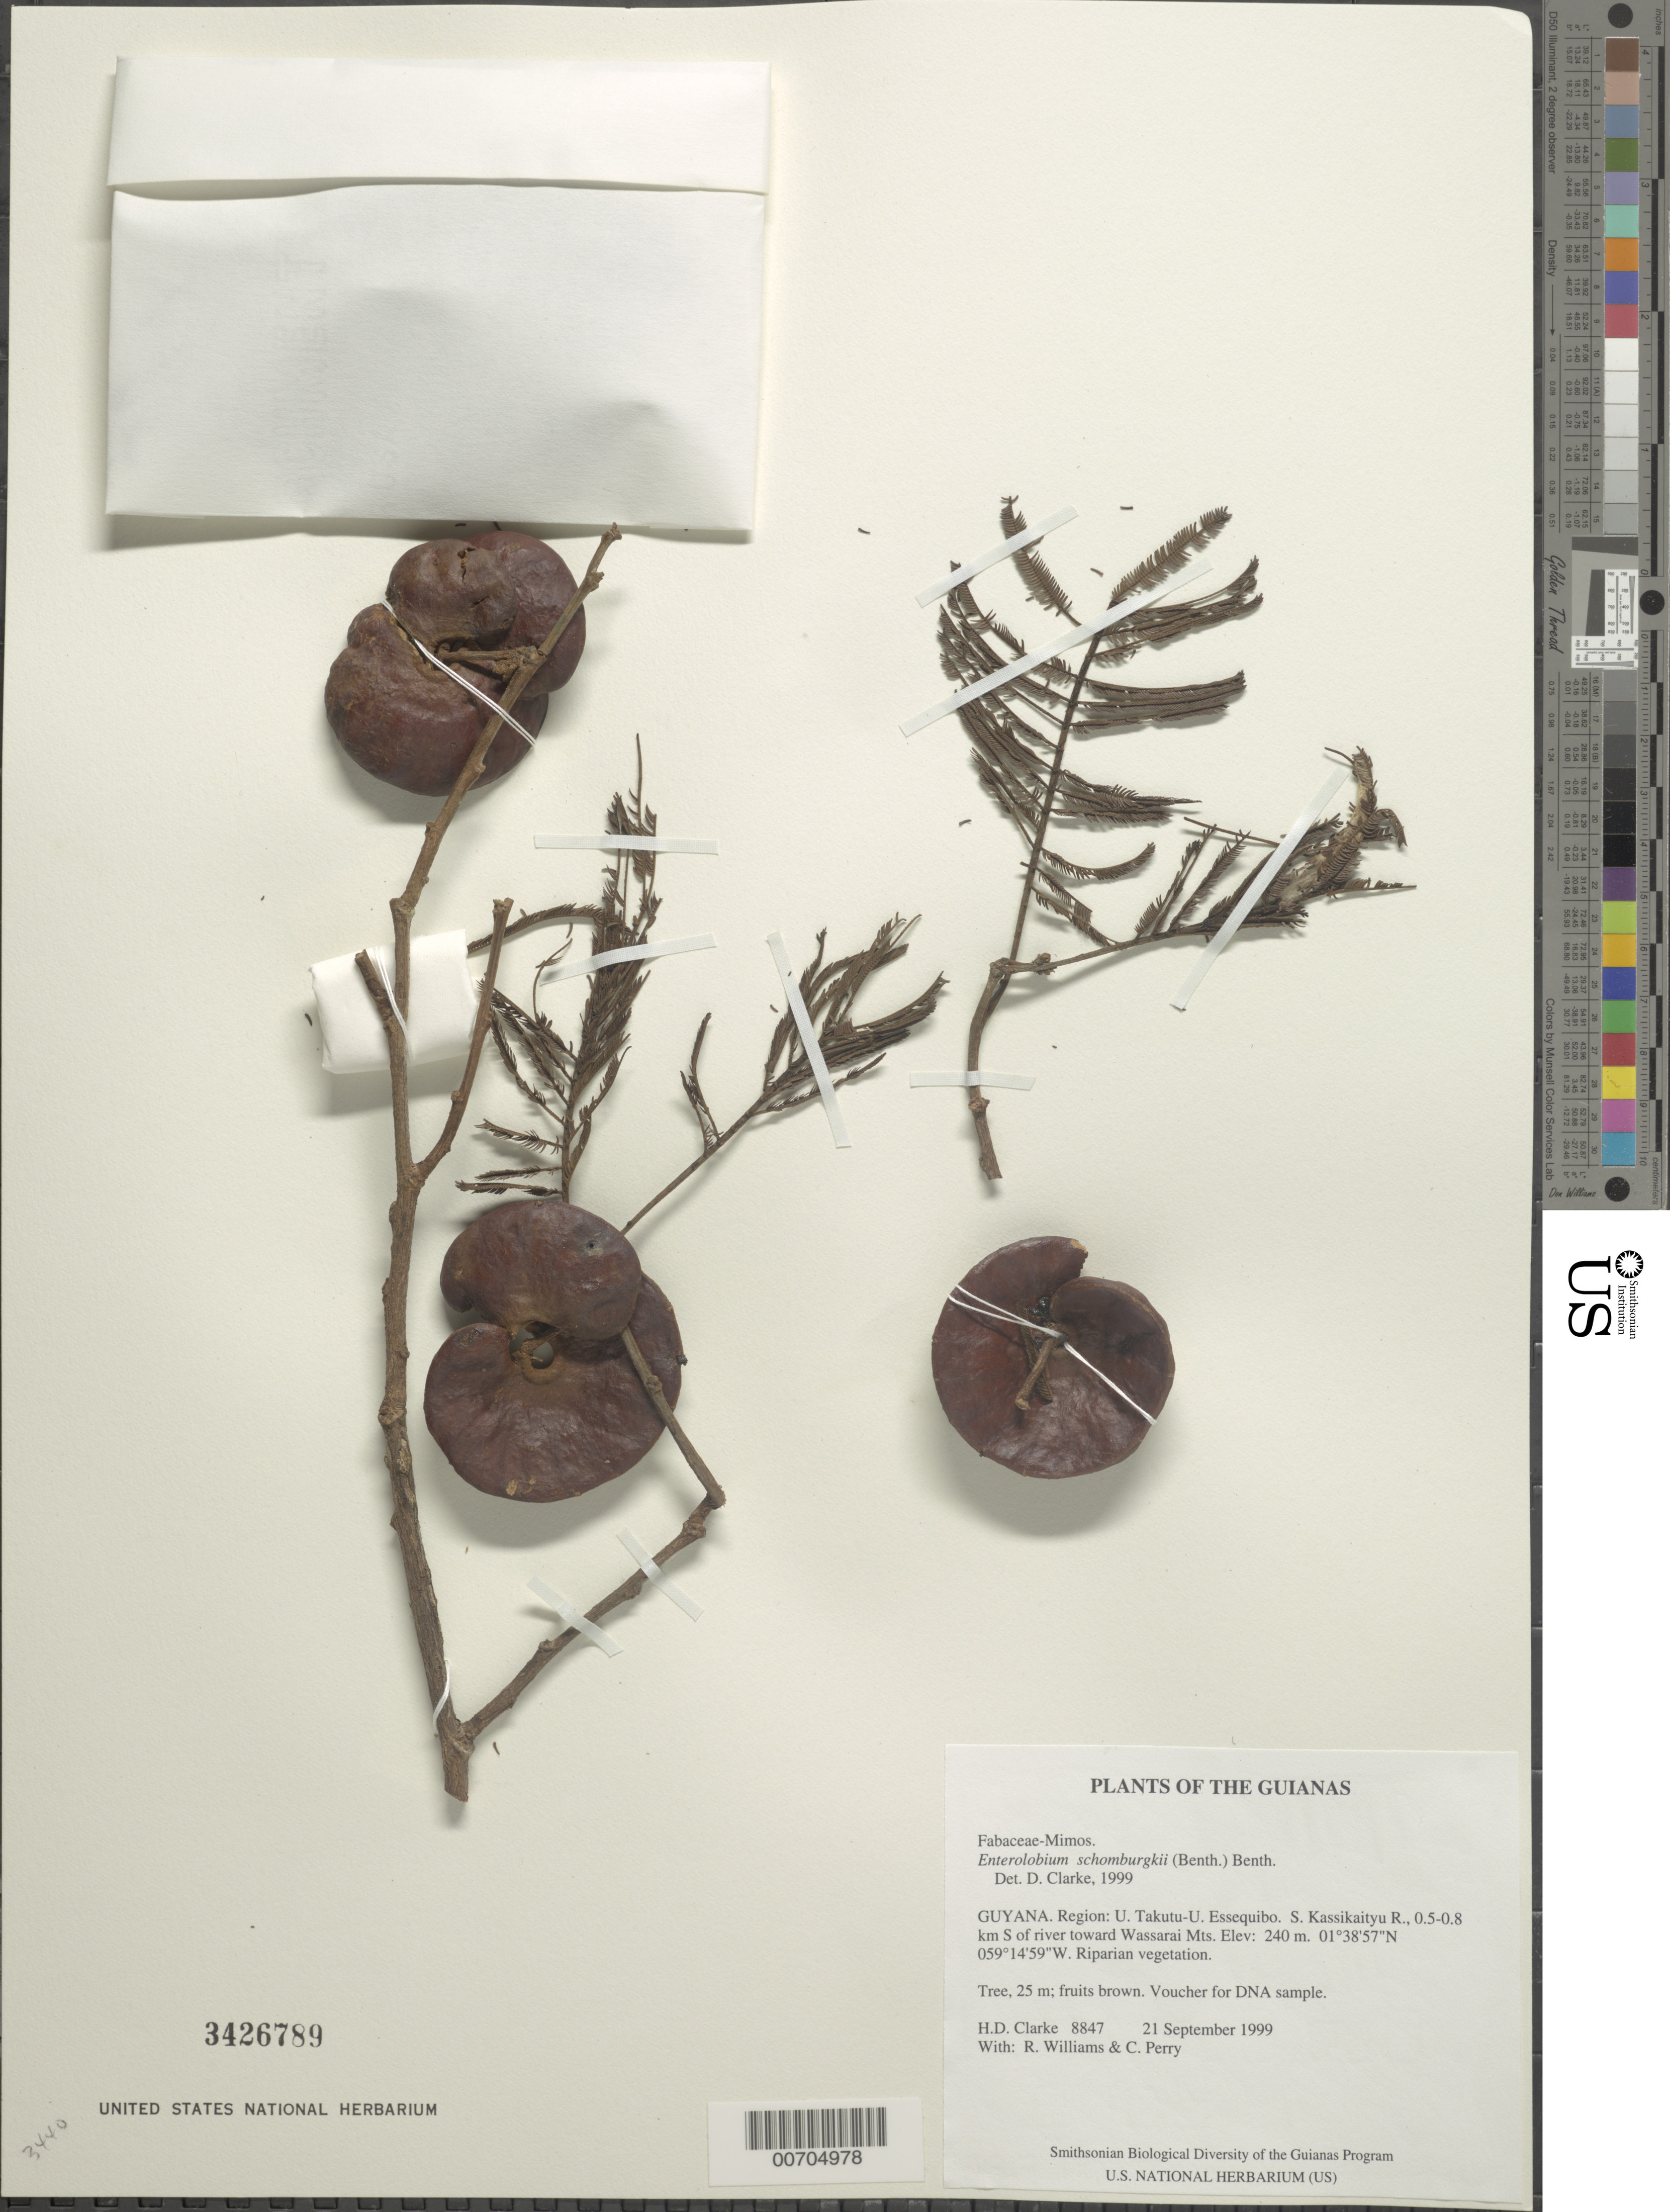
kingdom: Plantae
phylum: Tracheophyta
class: Magnoliopsida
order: Fabales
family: Fabaceae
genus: Robrichia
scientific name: Robrichia schomburgkii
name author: (Benth.) A.R.M. Luz & E.R. Souza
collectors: H. D. Clarke, R. Williams & C. Perry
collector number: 8847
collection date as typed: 21 September 1999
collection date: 1999-09-21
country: Guyana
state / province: U. Takutu-U. Essequibo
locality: S. Kassikaityu R., 0.5-0.8 km S of river toward Wassarai Mts.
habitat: Riparian vegetation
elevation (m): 240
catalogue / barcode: US 3426789